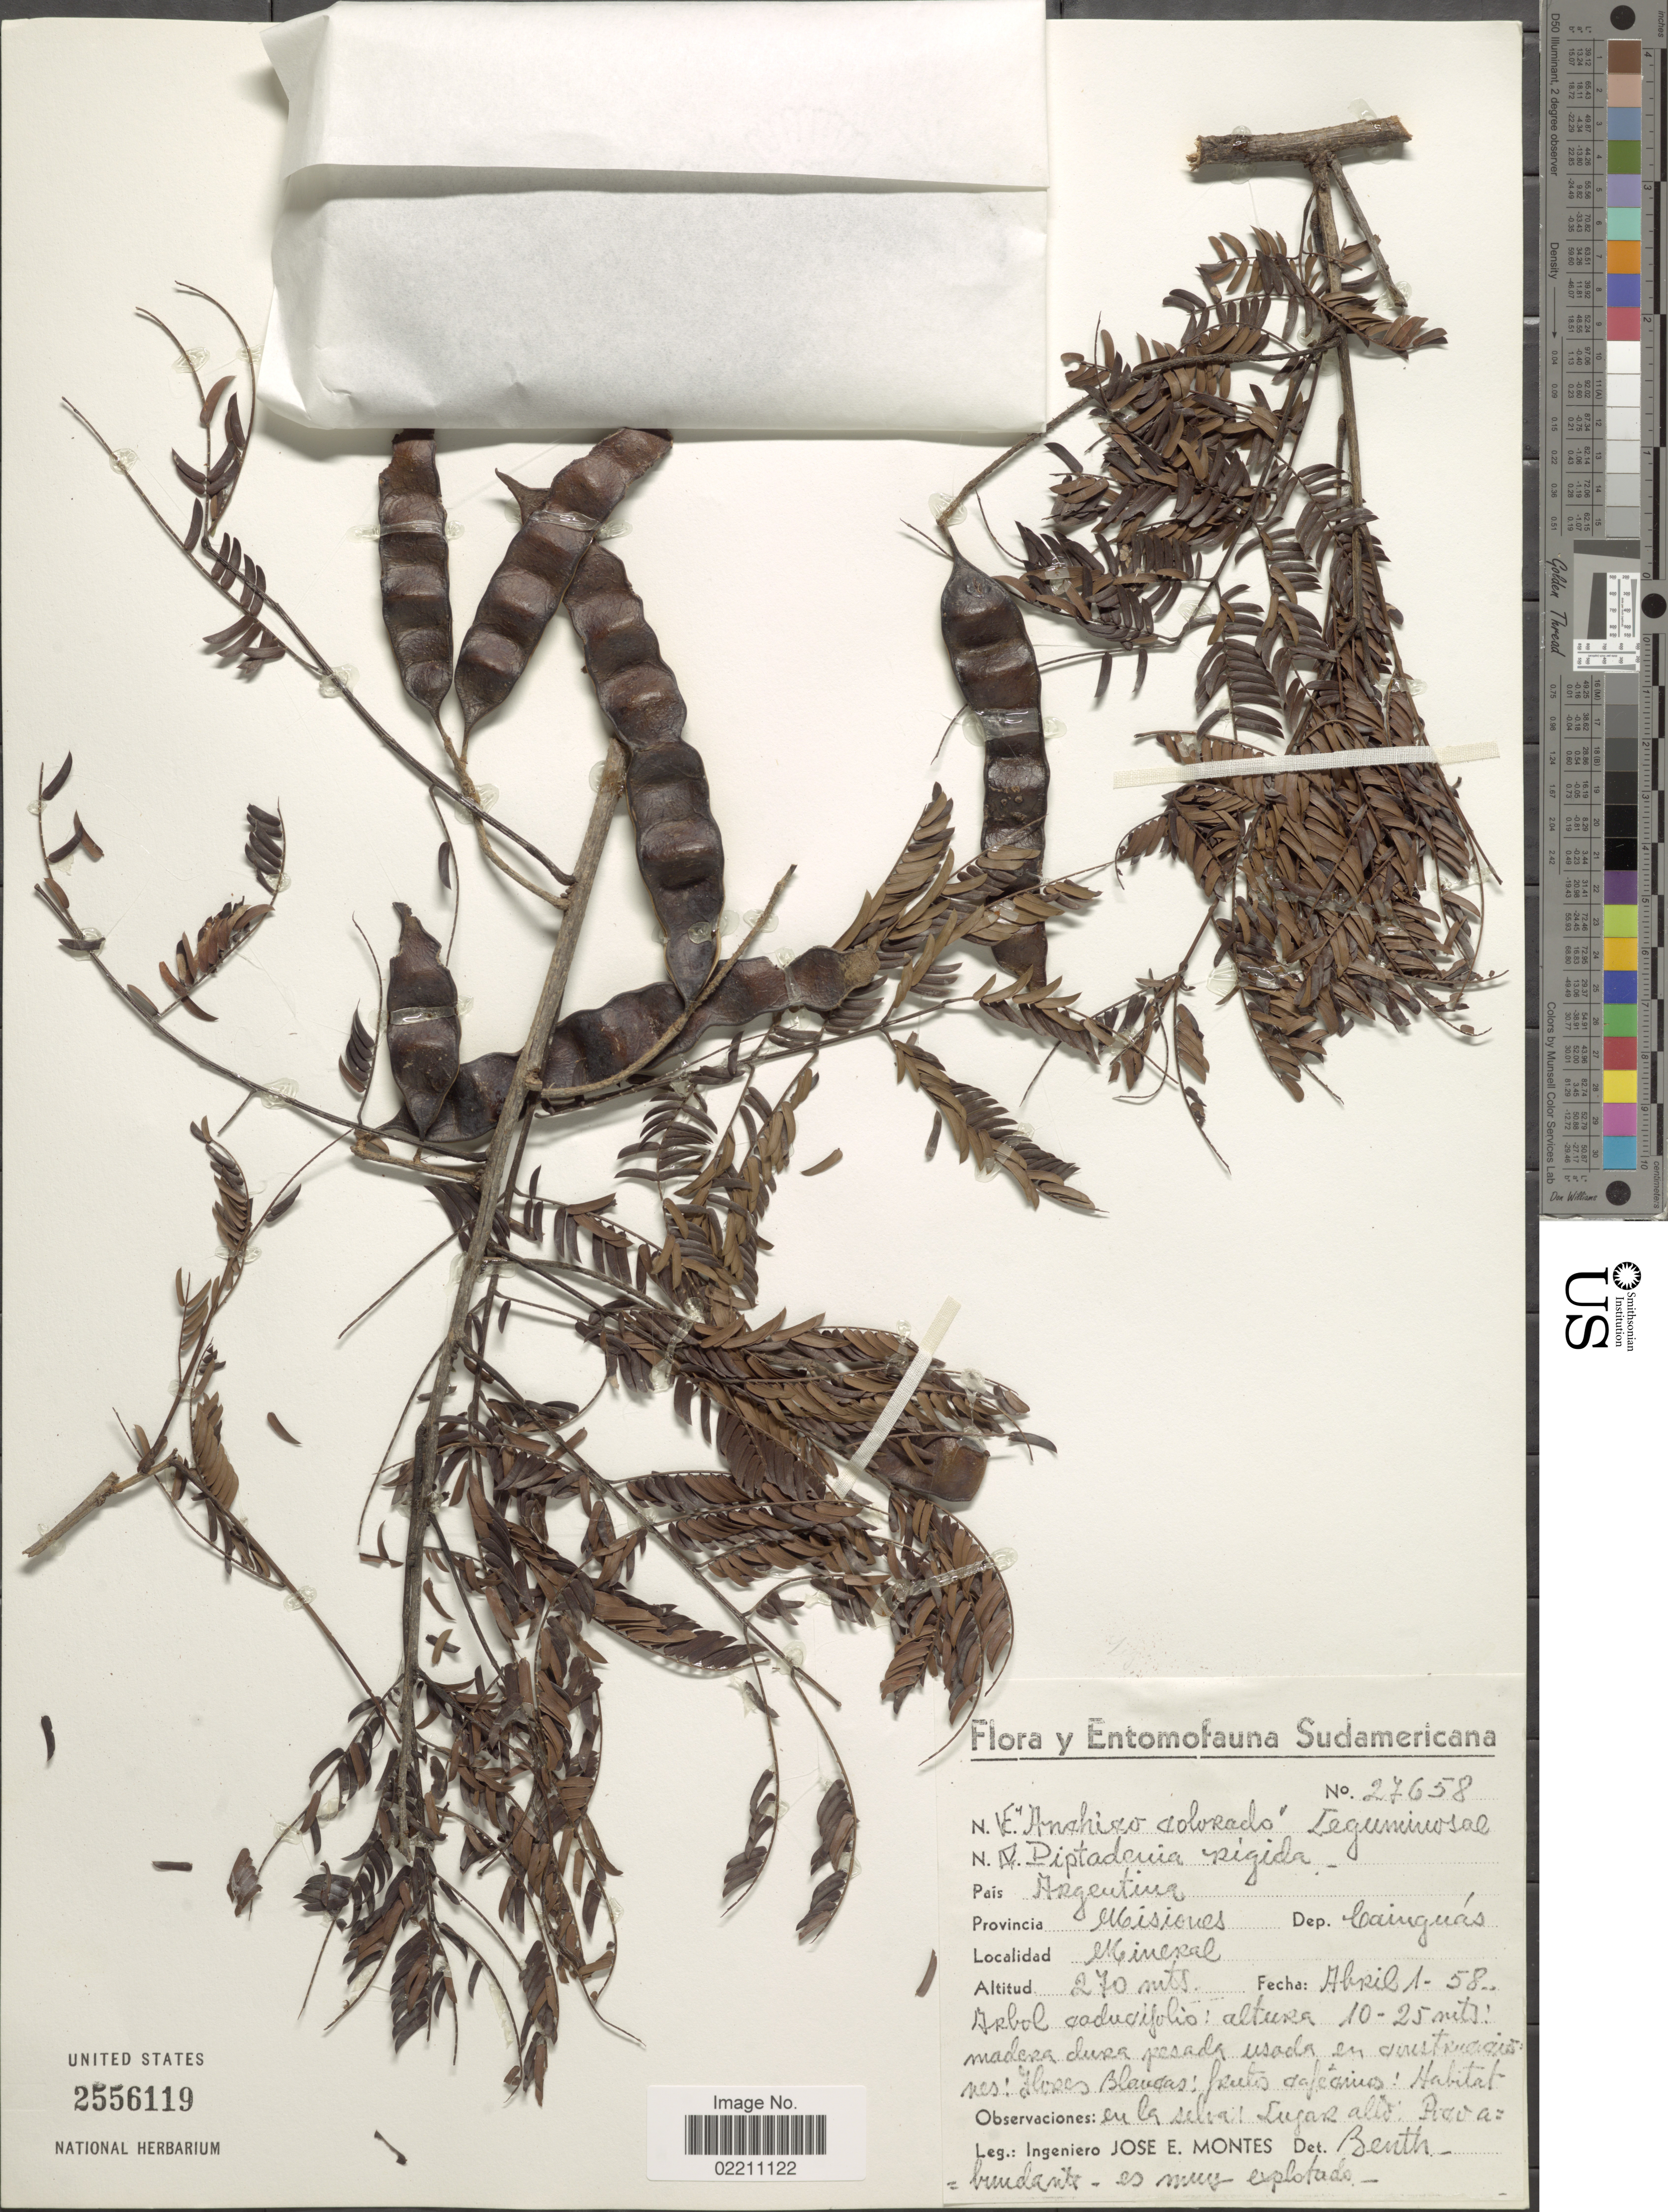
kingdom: Plantae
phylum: Tracheophyta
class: Magnoliopsida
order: Fabales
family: Fabaceae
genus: Parapiptadenia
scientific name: Parapiptadenia rigida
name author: (Benth.) Brenan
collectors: J. E. Montes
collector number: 27658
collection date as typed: Transcribed d/m/y: 1/4/58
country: Argentina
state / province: Misiones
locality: Pais Argentina, Provincia Misiones, sep. Cainguas.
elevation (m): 270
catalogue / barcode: US 2556119